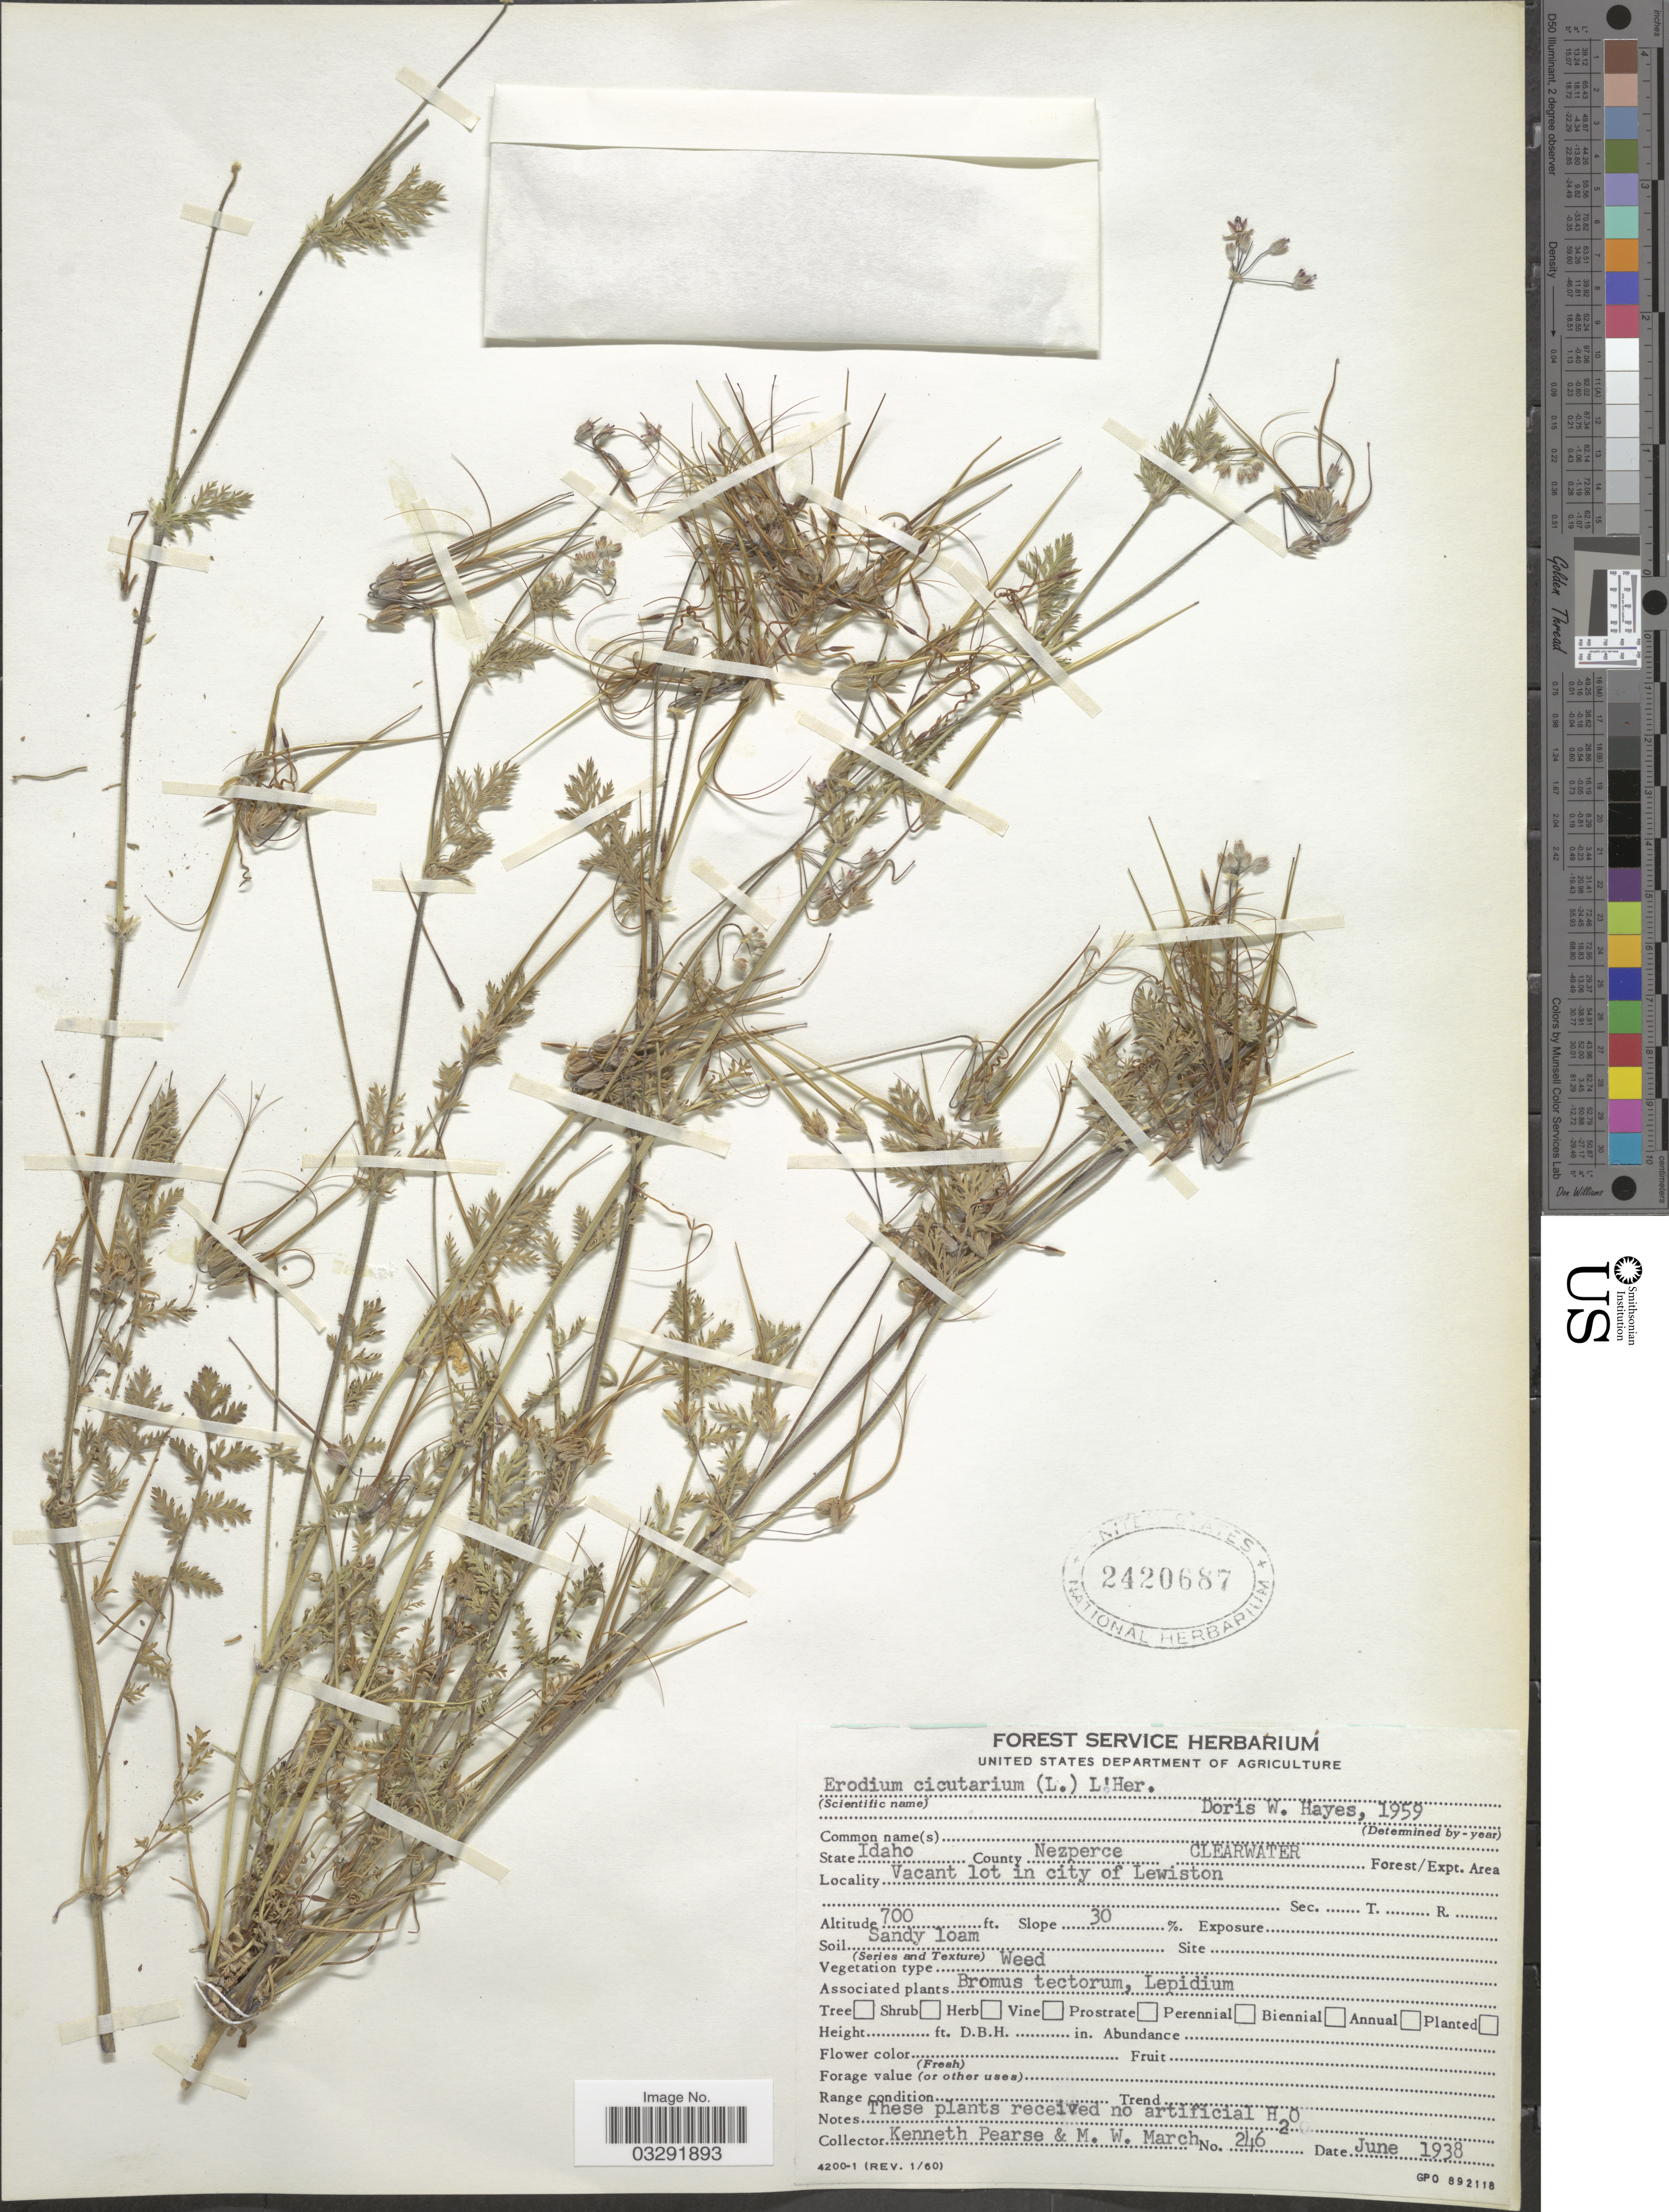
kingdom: Plantae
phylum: Tracheophyta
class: Magnoliopsida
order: Geraniales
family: Geraniaceae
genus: Erodium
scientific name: Erodium cicutarium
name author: (L.) L'Hér.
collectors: C. Pearse & M. March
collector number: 246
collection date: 1938-06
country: United States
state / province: Idaho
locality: County Nezperce. Clearwater Forest/Expt. Area. Vacant lot in city of Lewiston.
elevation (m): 213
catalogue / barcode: US 2420687